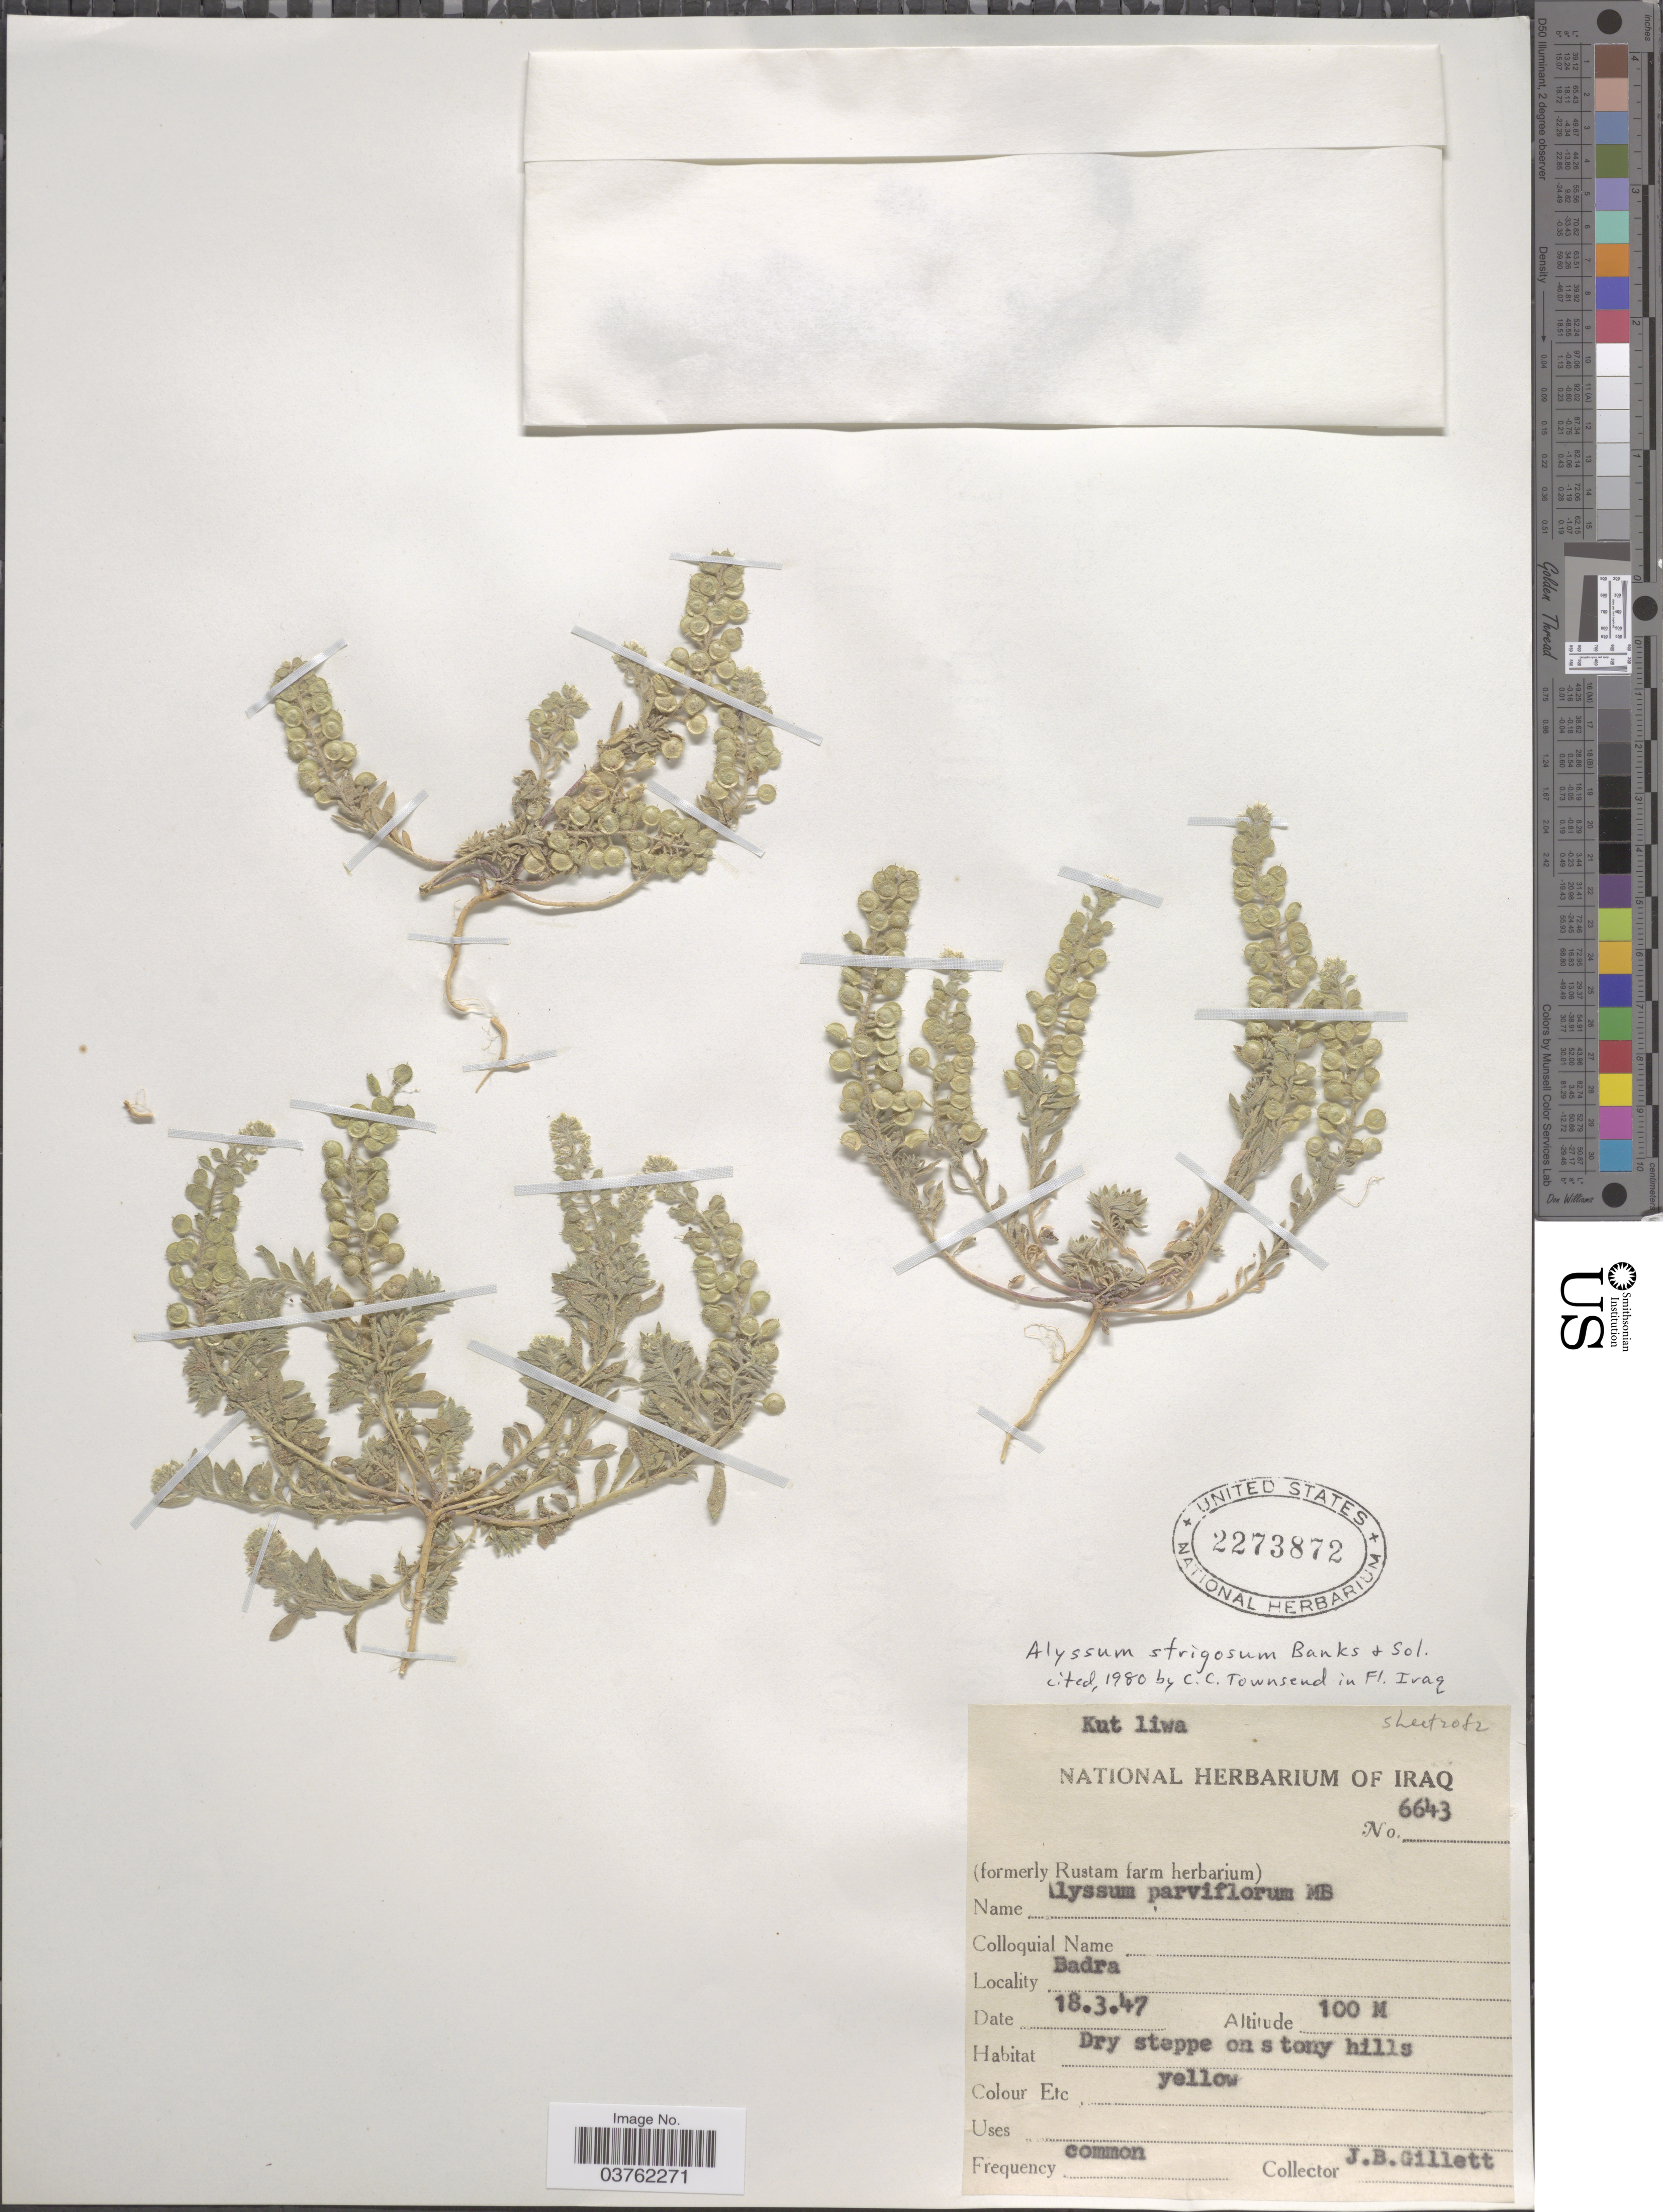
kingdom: Plantae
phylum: Tracheophyta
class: Magnoliopsida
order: Brassicales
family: Brassicaceae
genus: Alyssum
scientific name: Alyssum strigosum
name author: Banks & Sol.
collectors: J. B. Gillett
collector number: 6643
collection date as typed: Transcribed d/m/y: 18/3/47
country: Iraq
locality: Kut liwa. Badra.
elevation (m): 100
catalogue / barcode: US 2273872